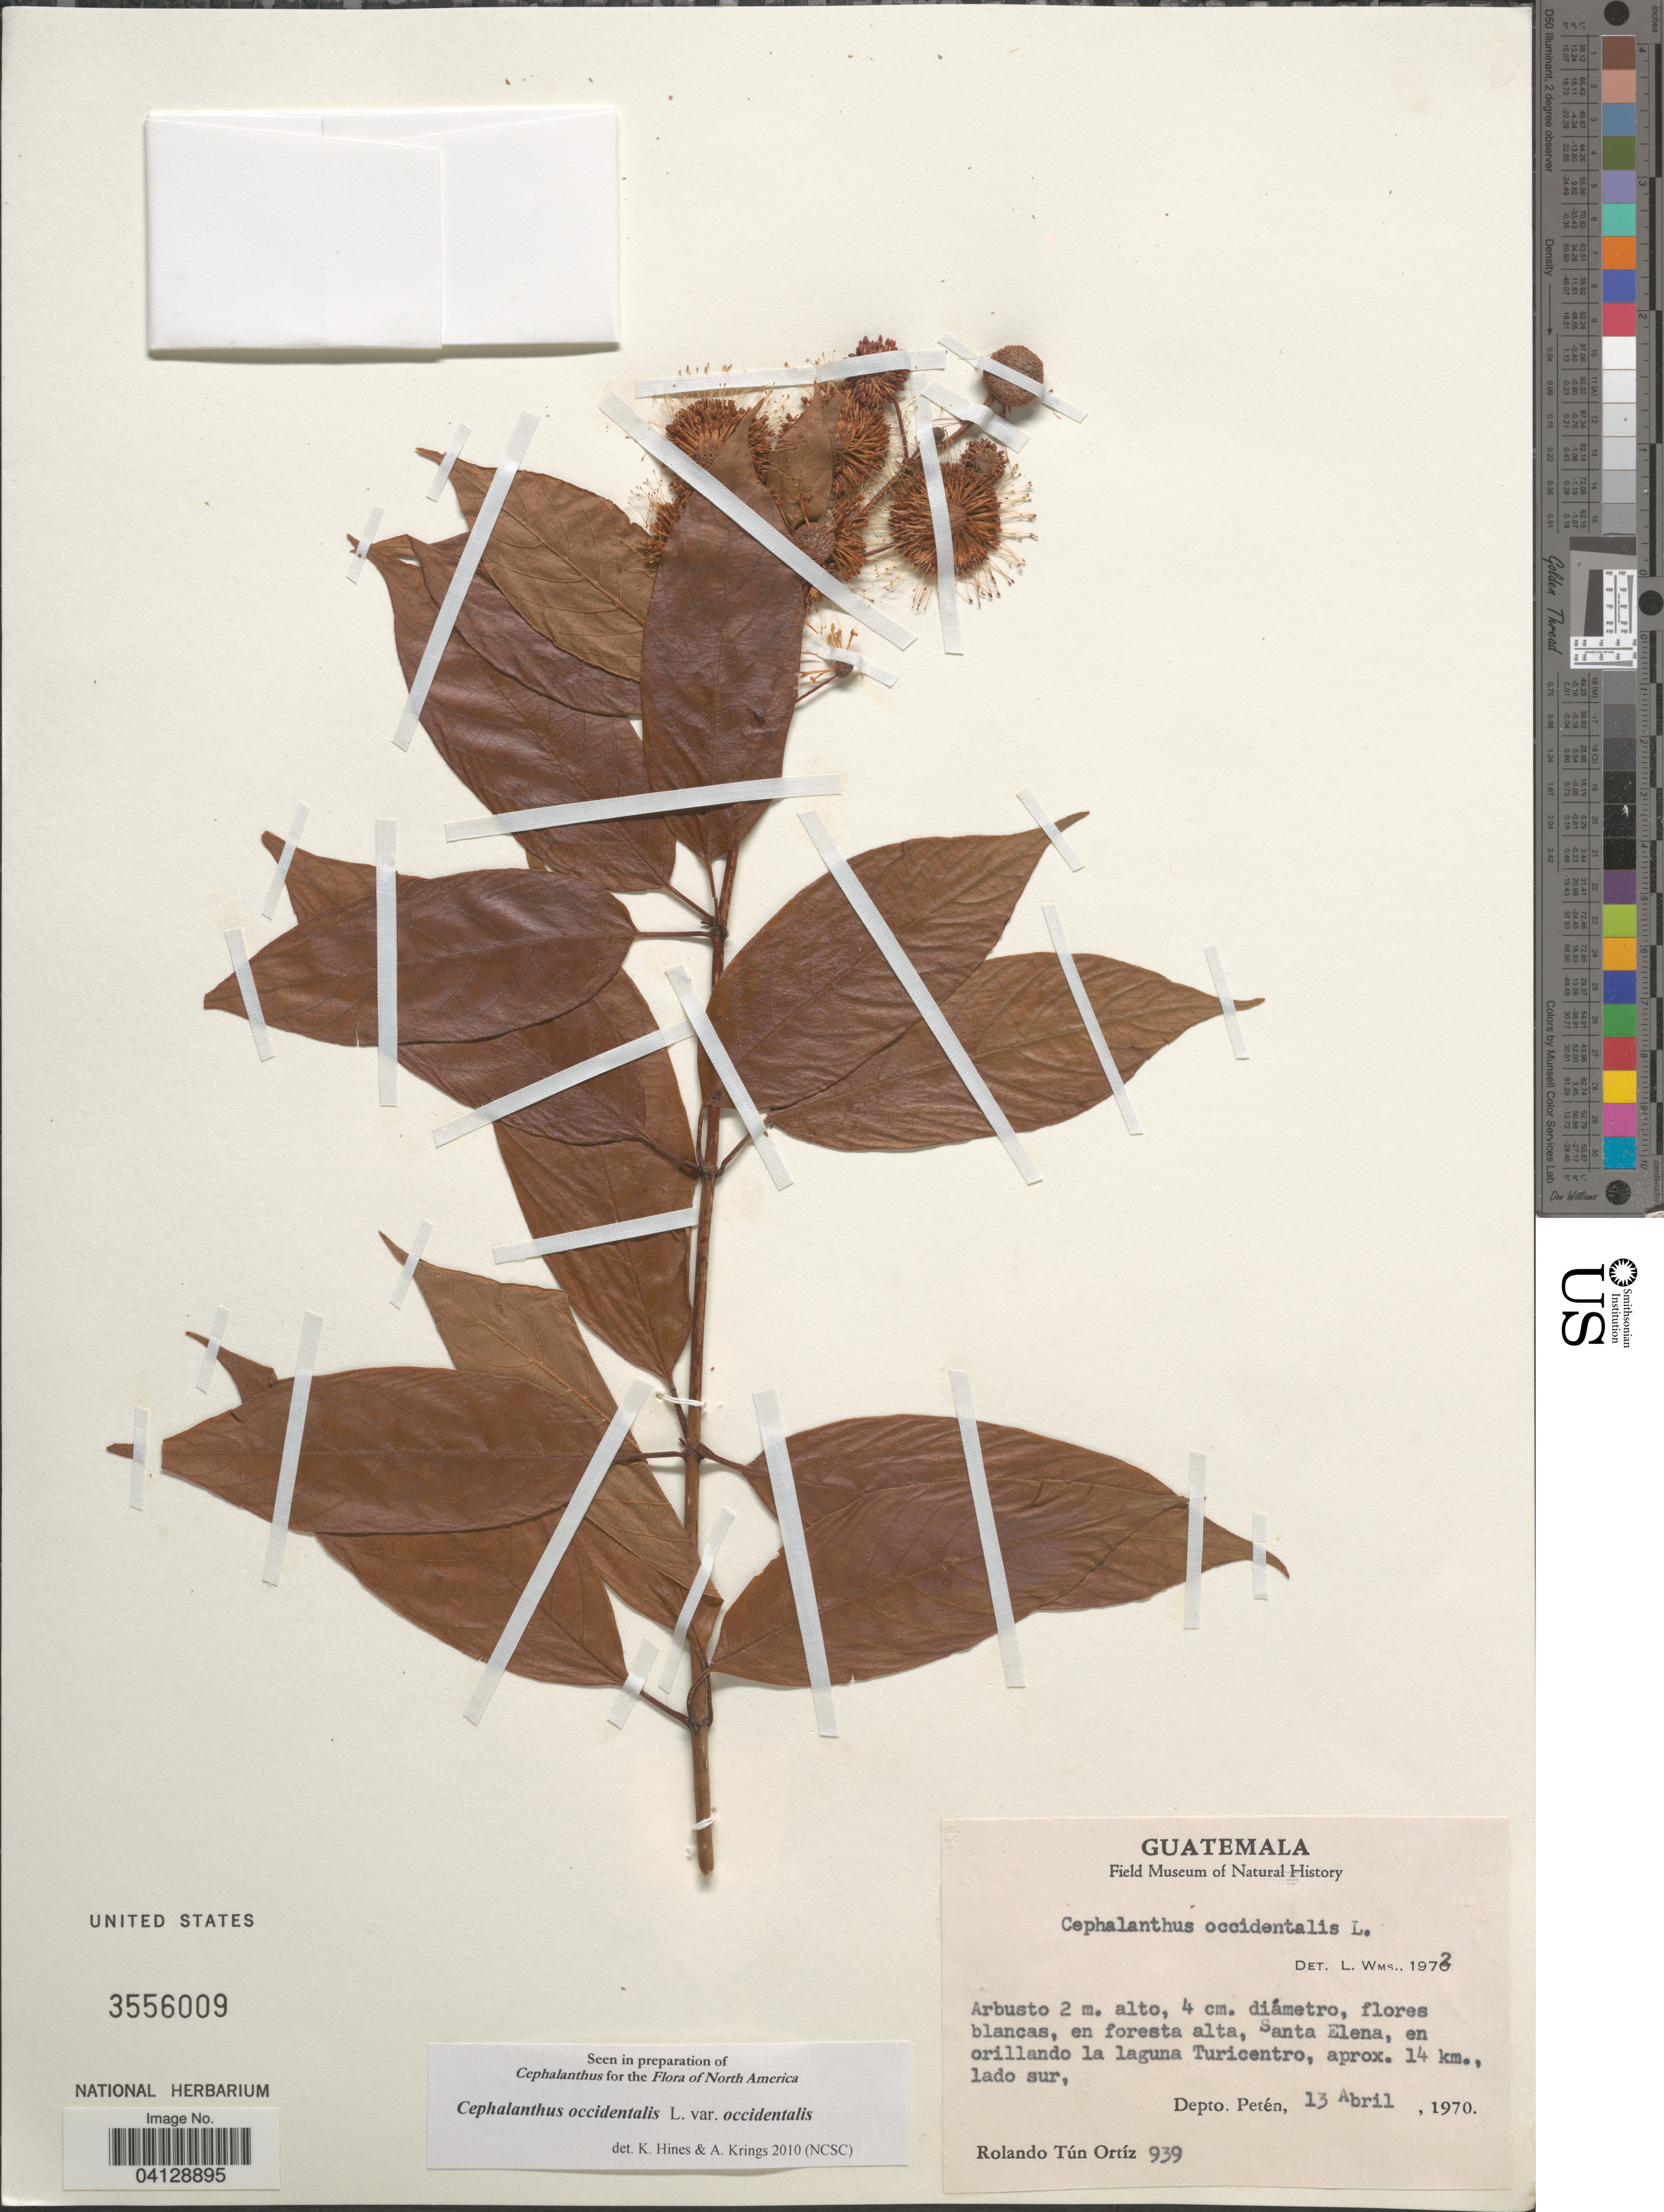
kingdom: Plantae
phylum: Tracheophyta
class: Magnoliopsida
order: Gentianales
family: Rubiaceae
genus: Cephalanthus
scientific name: Cephalanthus occidentalis var. occidentalis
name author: L.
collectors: R. T. Ortíz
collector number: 939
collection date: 1970-04-13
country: Guatemala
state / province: El Peten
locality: Santa Elena, en orillando la laguna Turicentro, aprox. 14 km., lado sur, Depto. Petén.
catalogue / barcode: US 3556009